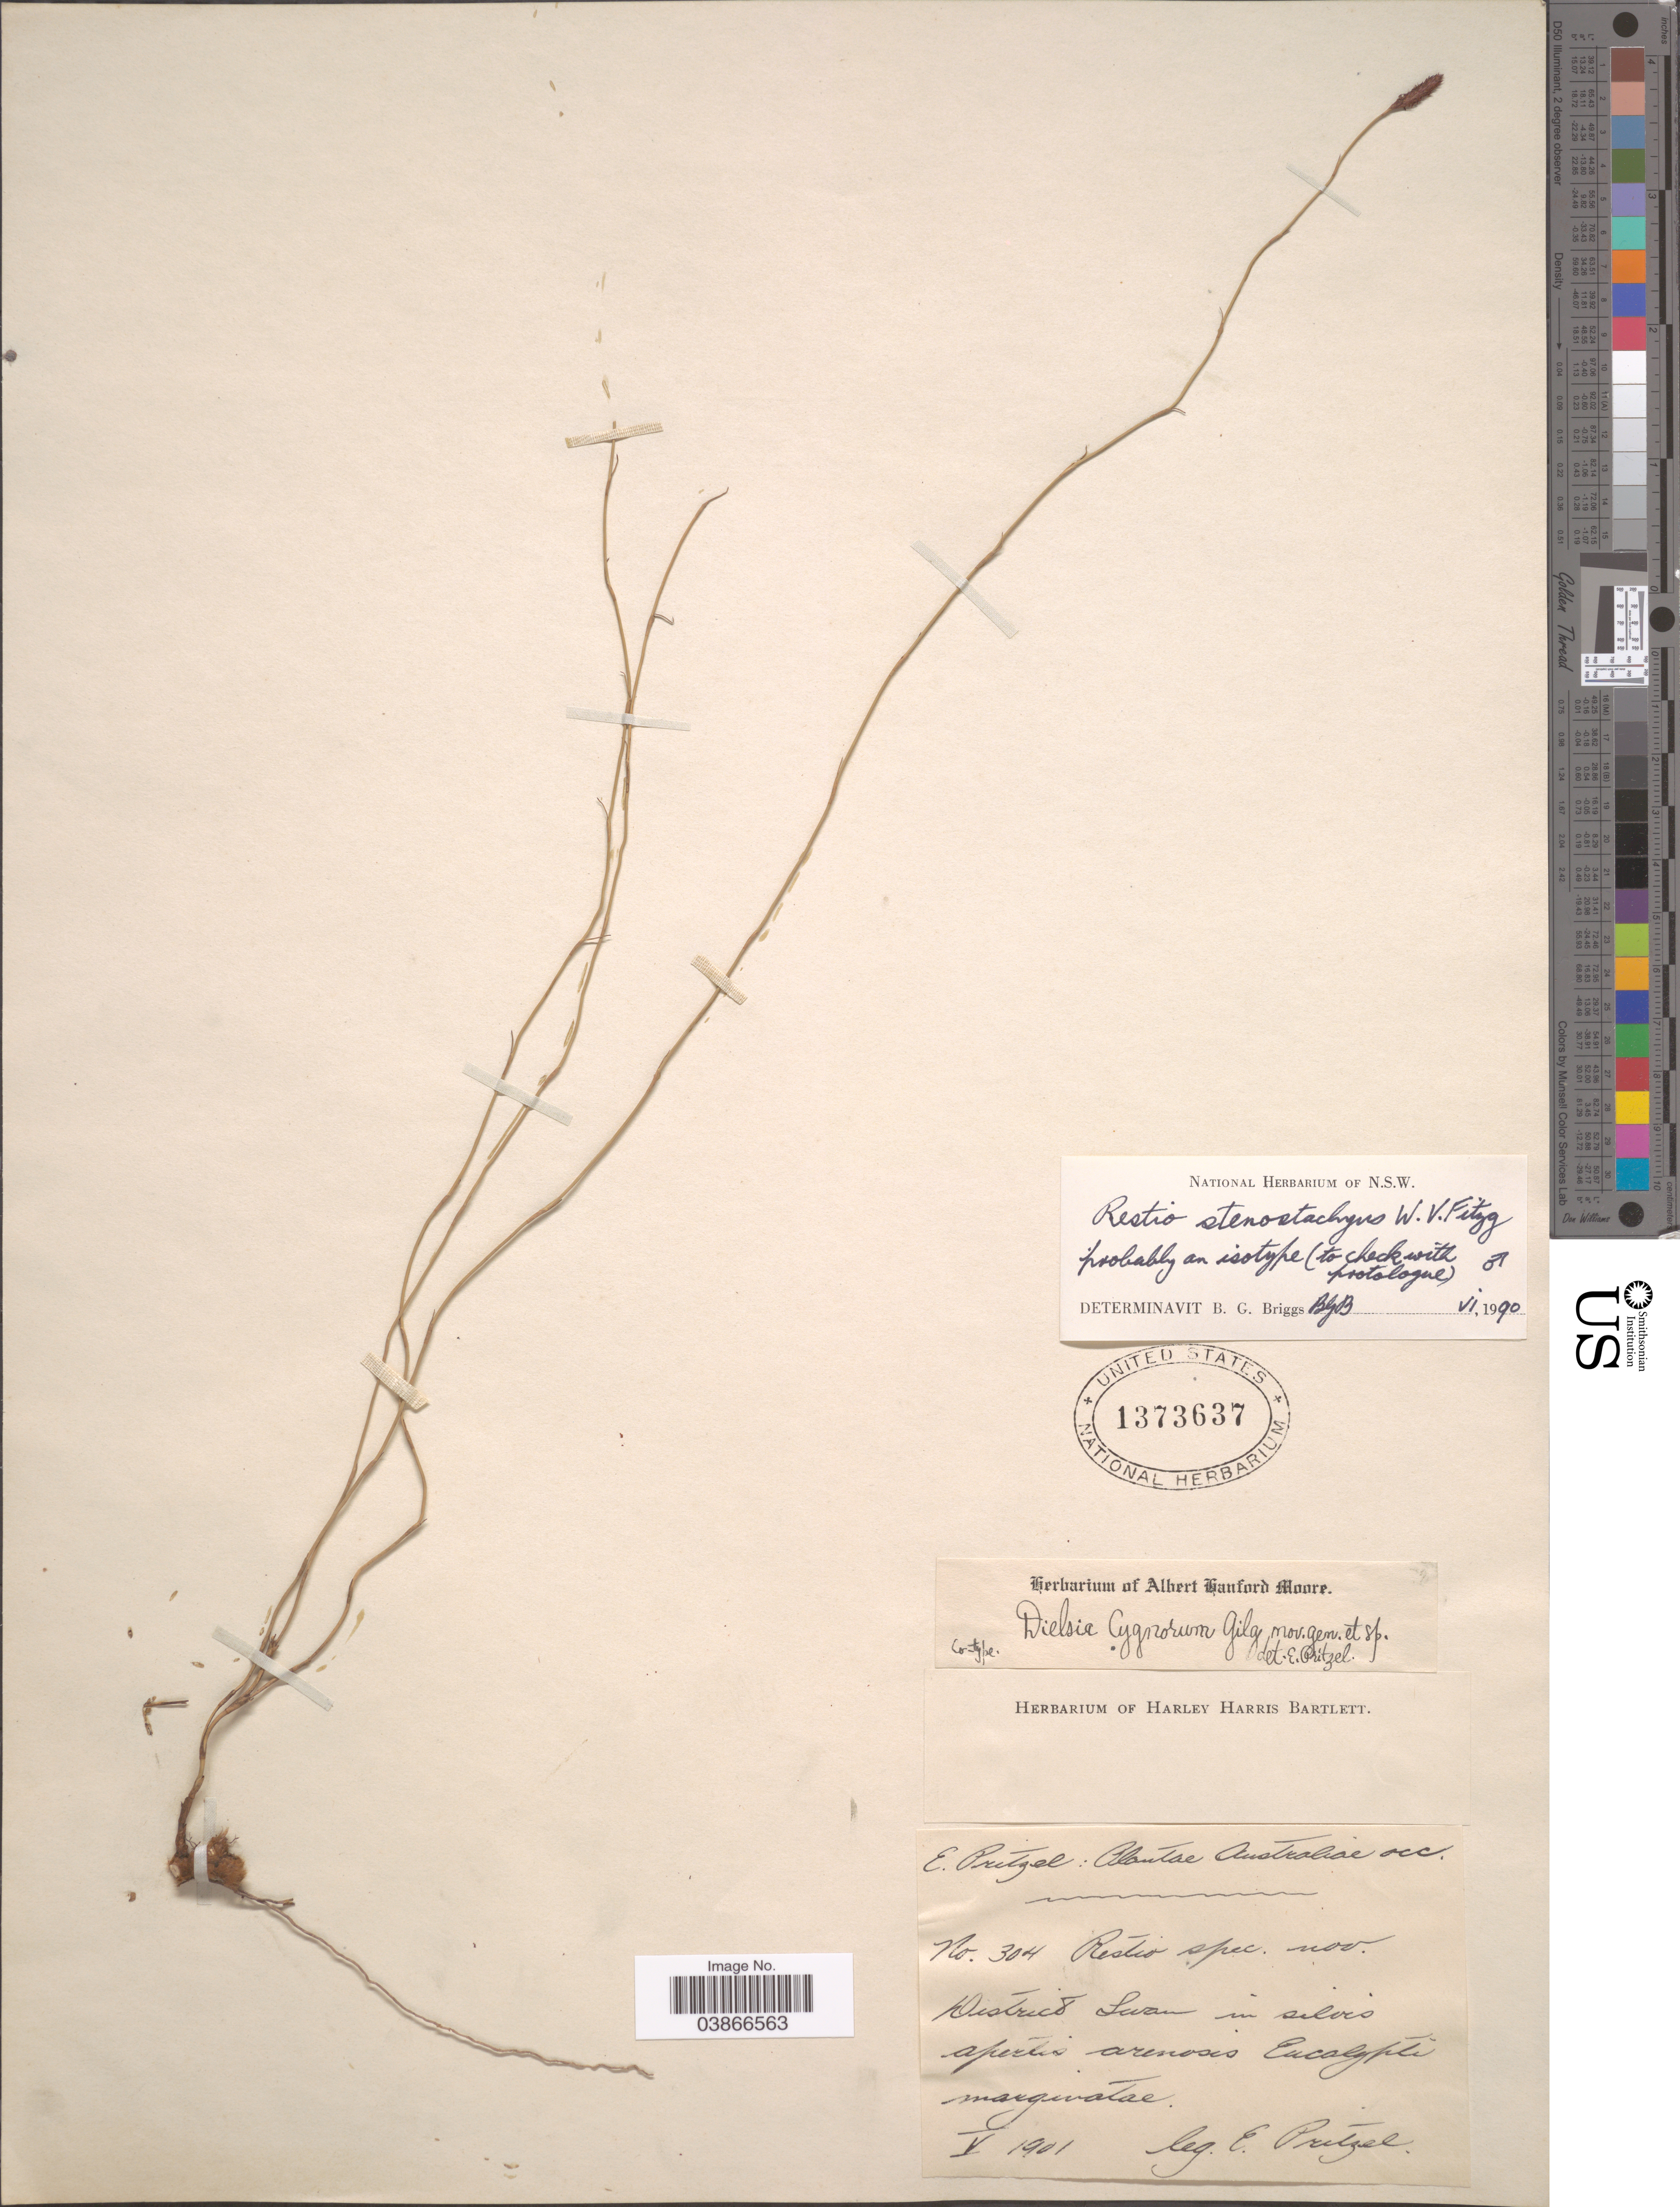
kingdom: Plantae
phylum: Tracheophyta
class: Liliopsida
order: Poales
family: Restionaceae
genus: Dielsia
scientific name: Dielsia cygnorum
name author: Gilg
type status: Syntype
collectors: E. G. Pritzel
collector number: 304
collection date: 1901-05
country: Australia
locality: Australiae occ. District Swan in silvis apertis arenosis Eucalypti marginatae.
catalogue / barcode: US 1373637